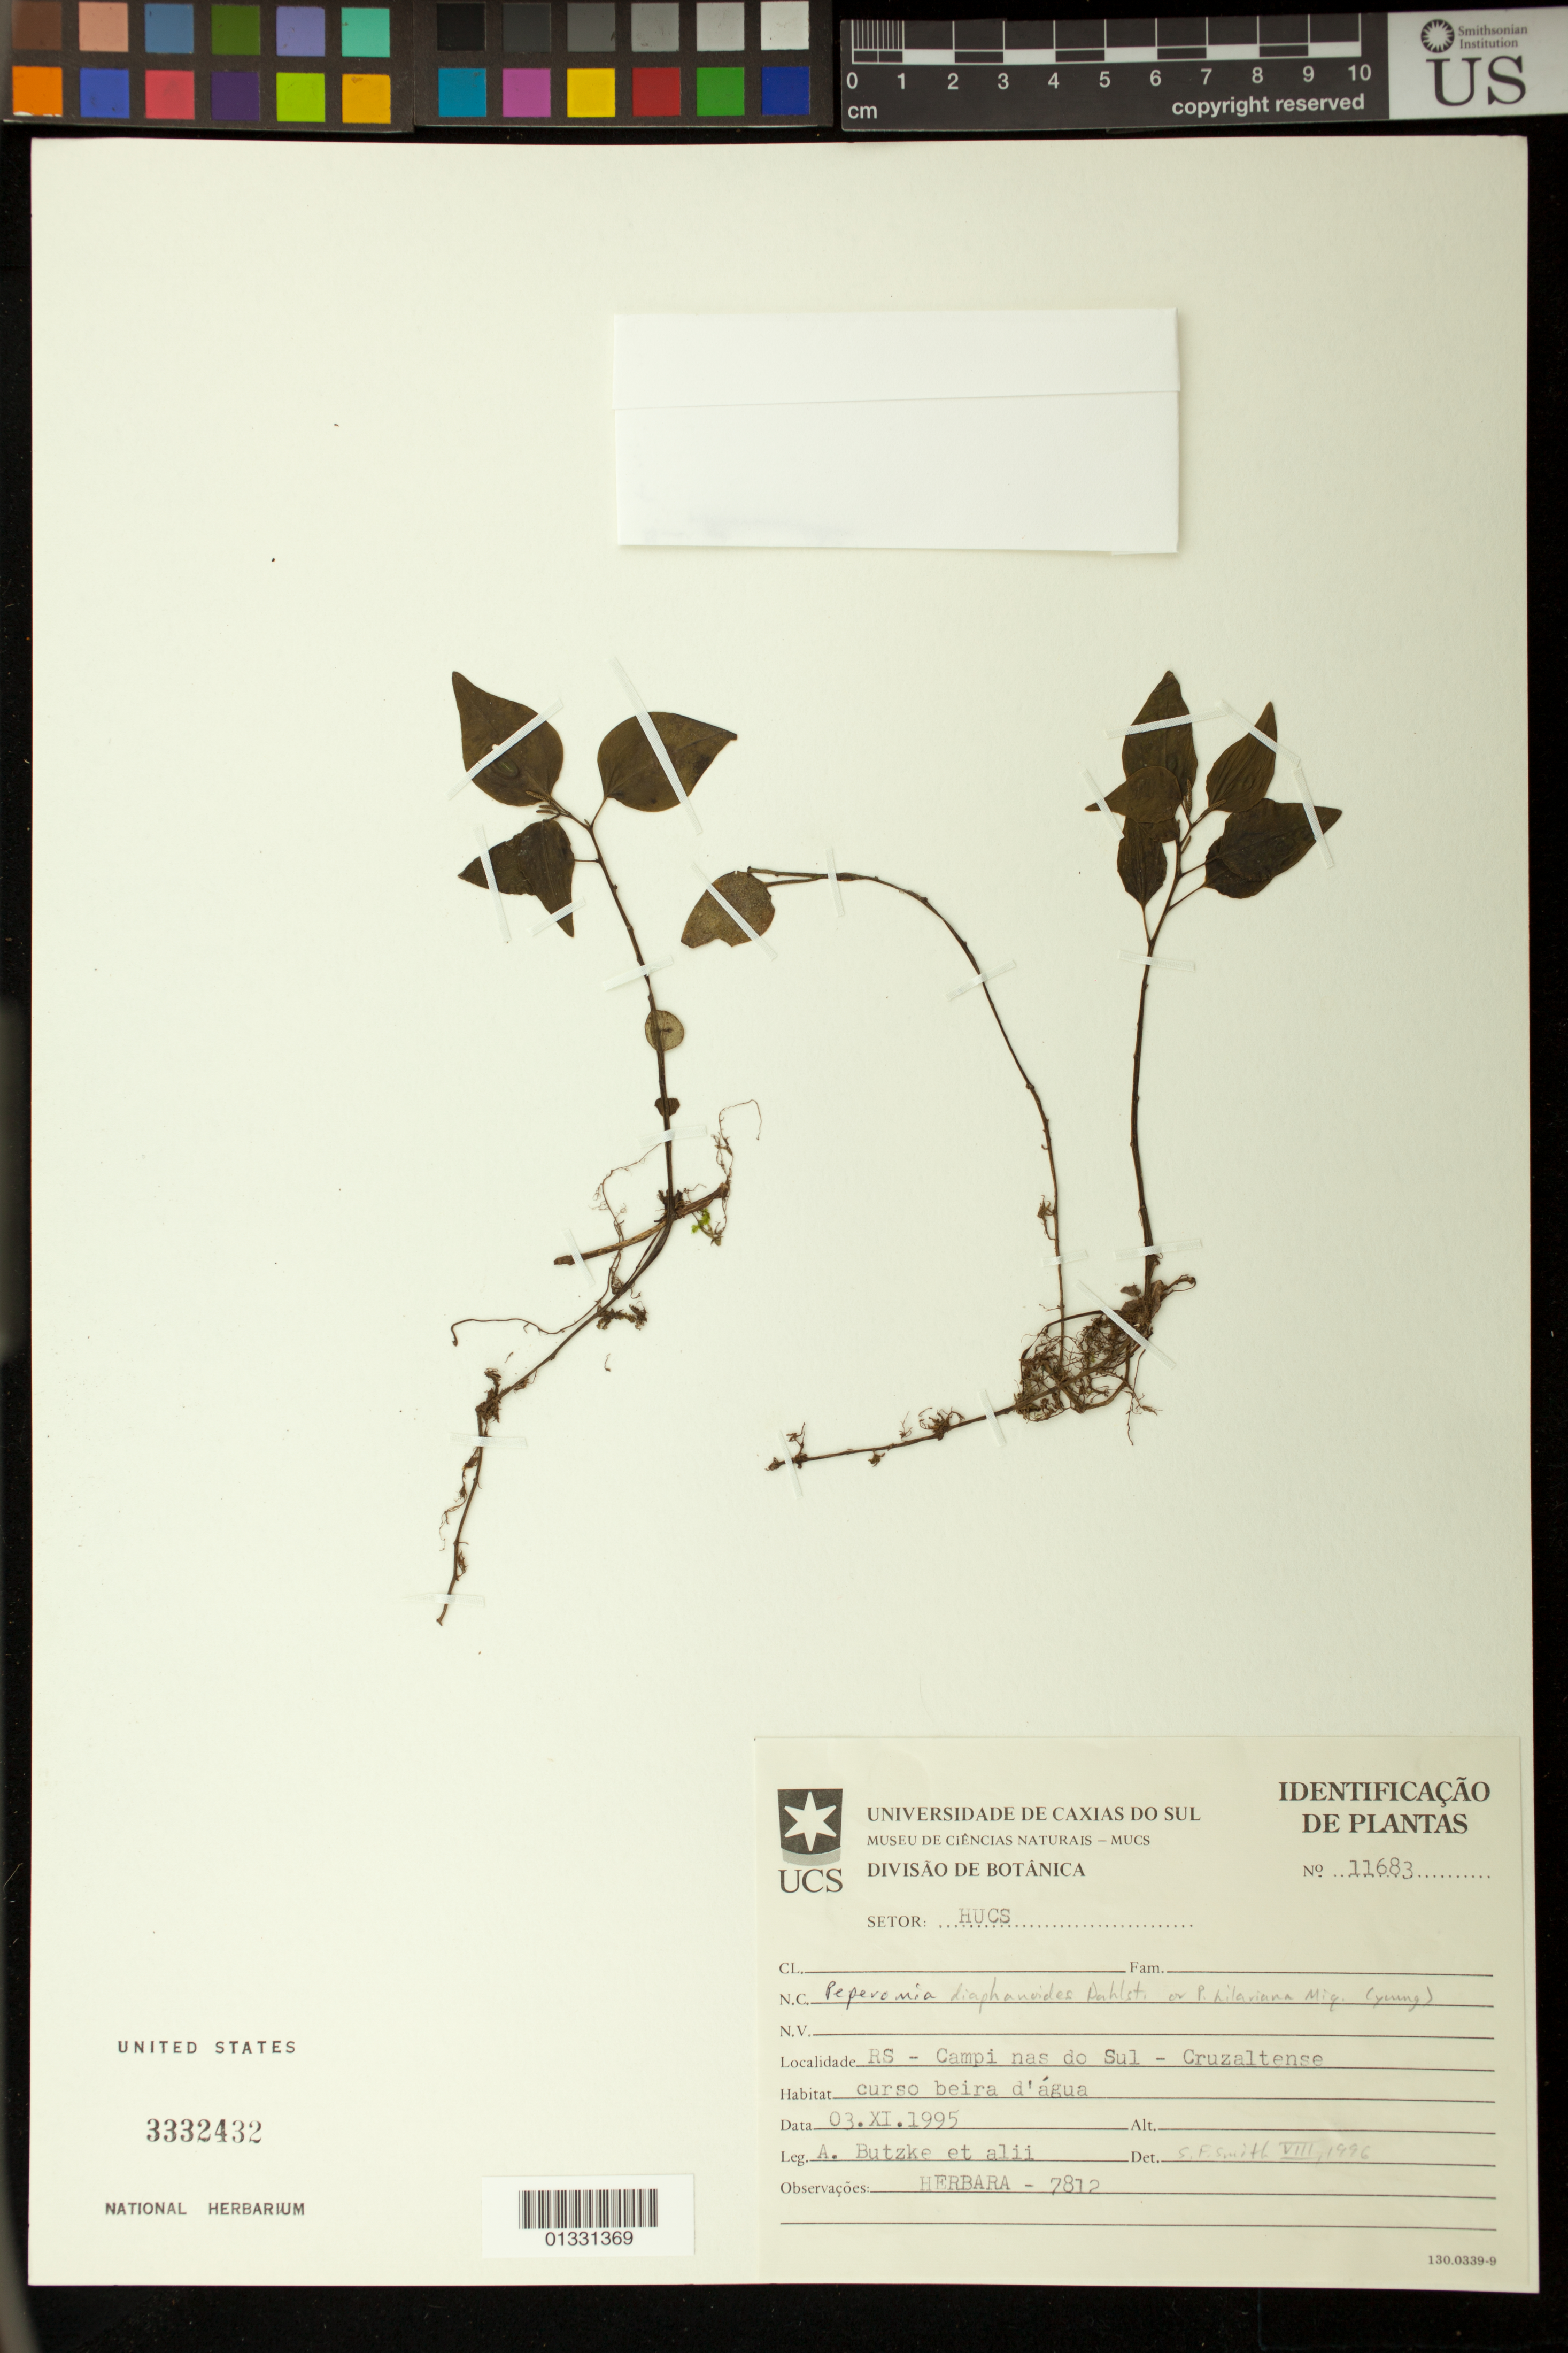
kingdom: Plantae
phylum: Tracheophyta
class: Magnoliopsida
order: Piperales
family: Piperaceae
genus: Peperomia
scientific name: Peperomia diaphanoides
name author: Dahlst.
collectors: A. Butzke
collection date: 1995-11-03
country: Brazil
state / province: Rio Grande do Sul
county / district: Campinas do Sul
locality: Campinas do Sul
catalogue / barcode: US 3332432